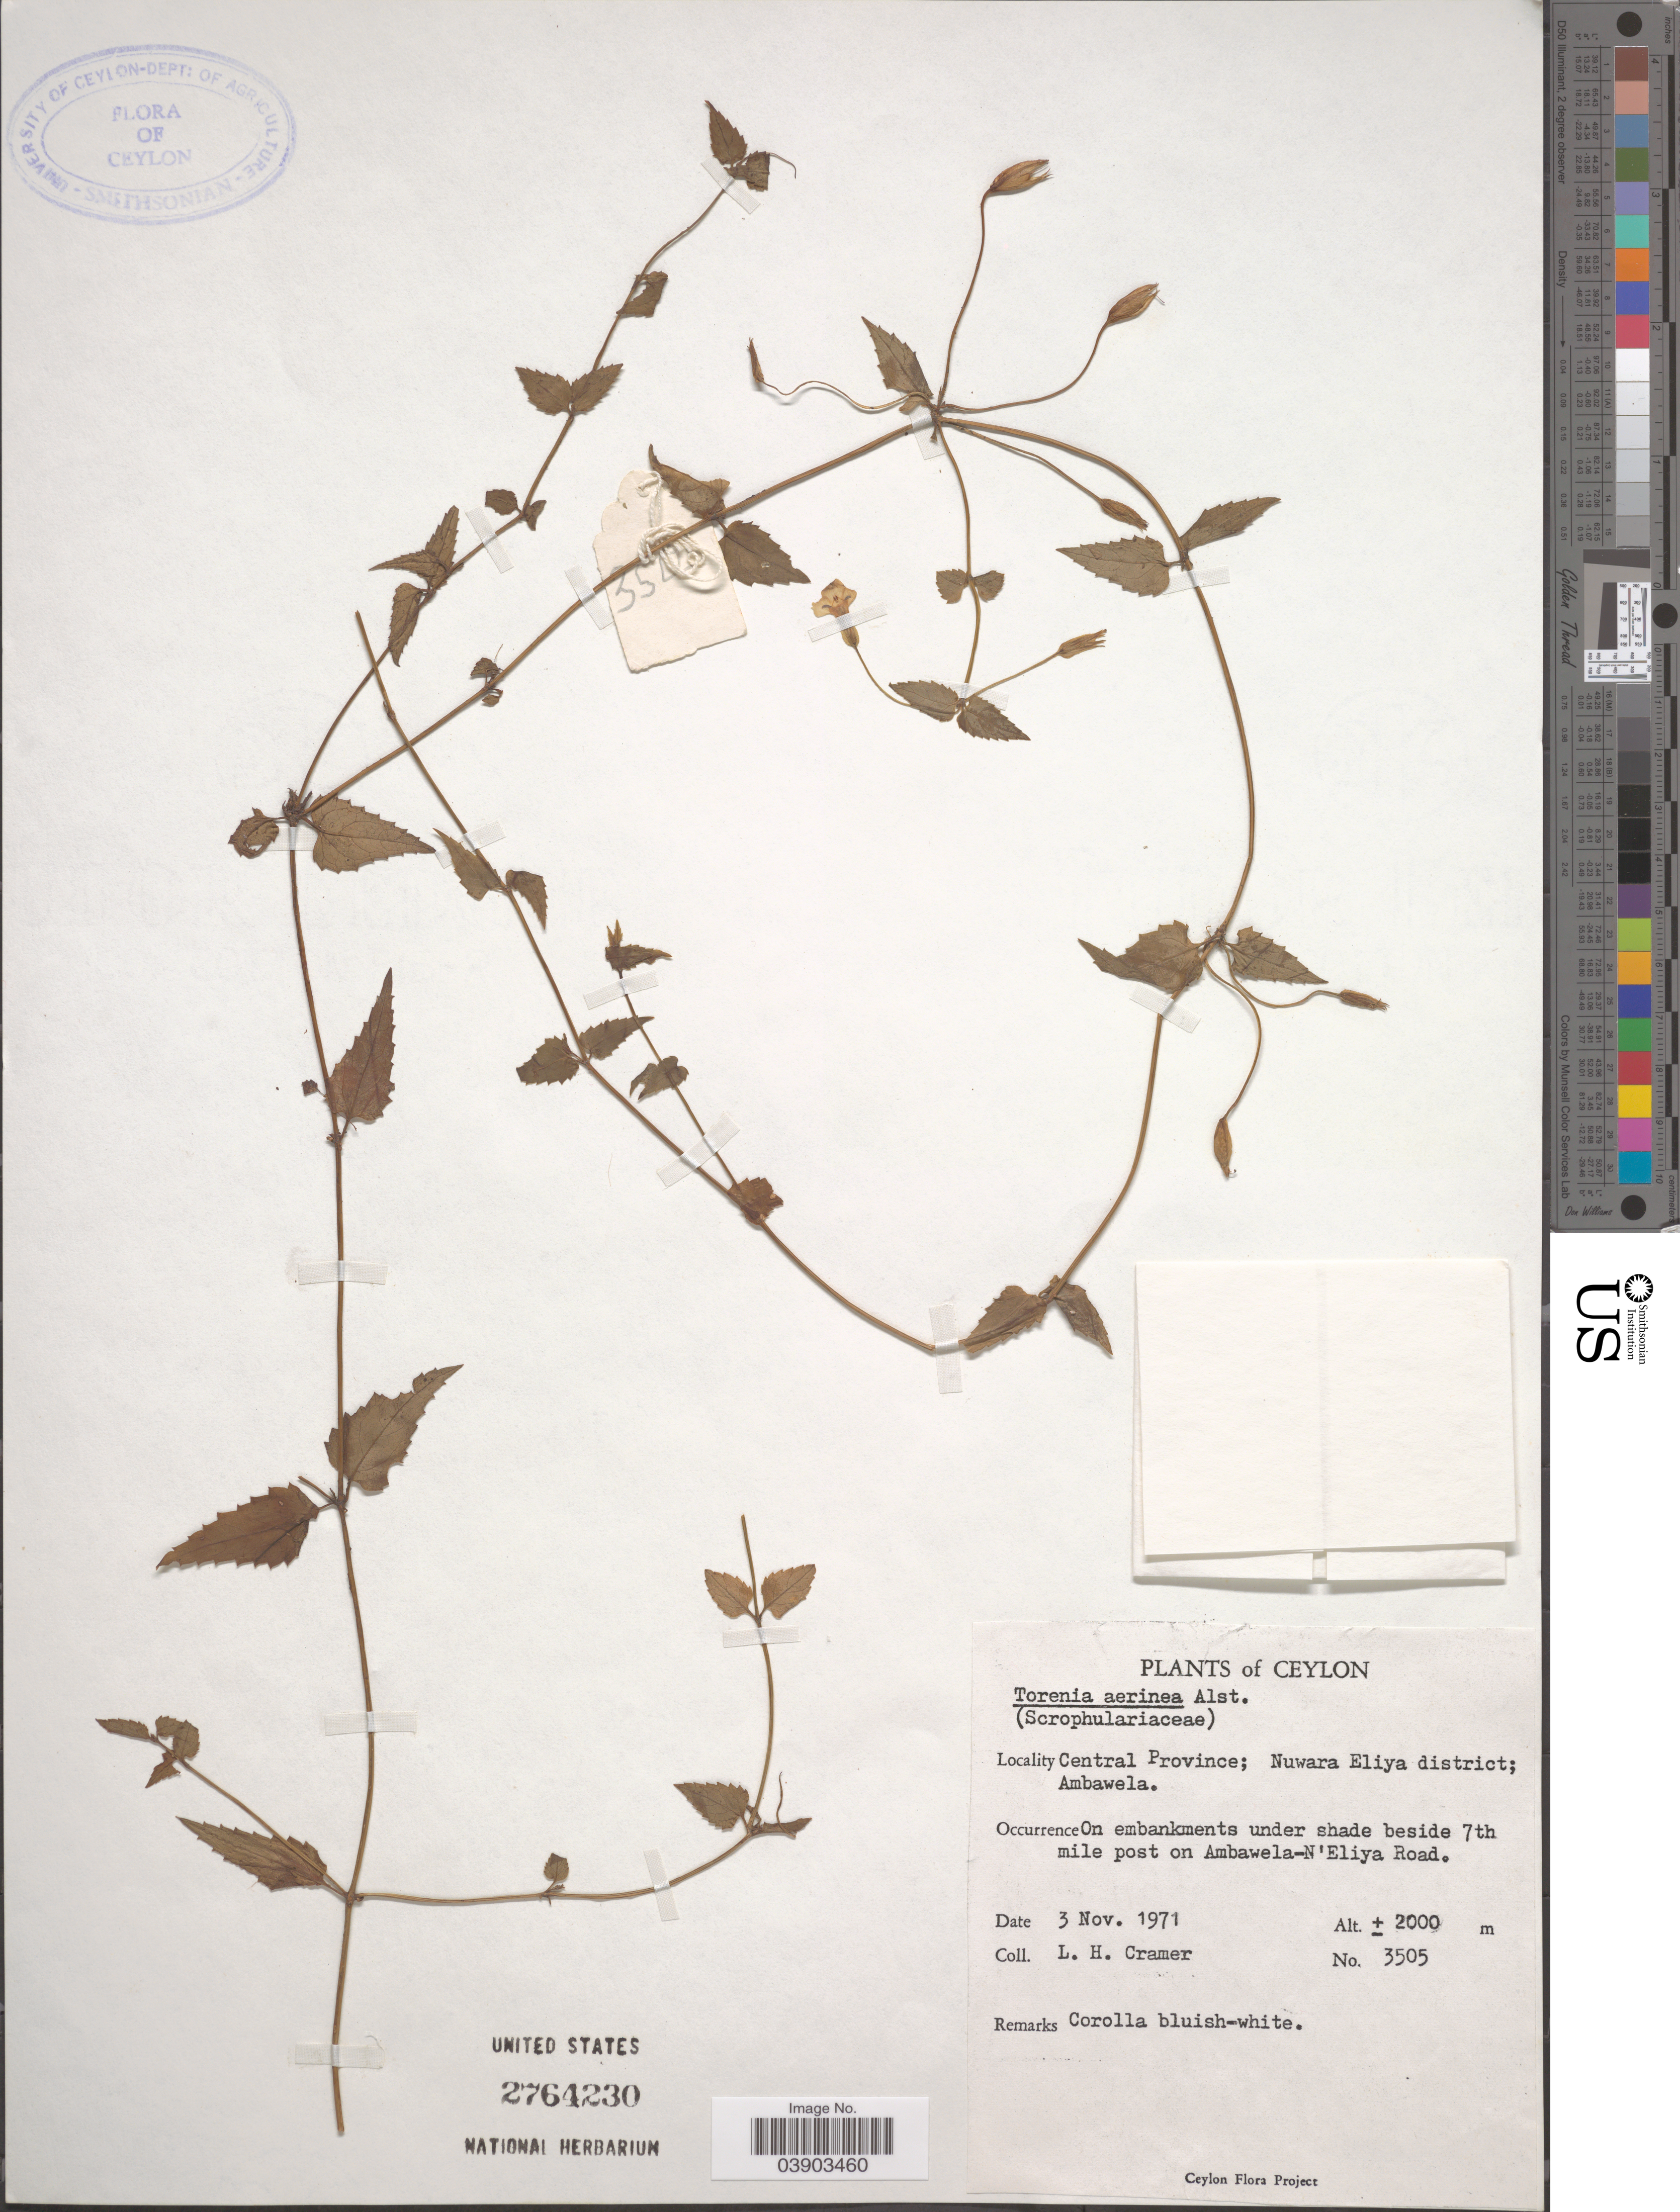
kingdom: Plantae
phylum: Tracheophyta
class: Magnoliopsida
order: Lamiales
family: Linderniaceae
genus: Torenia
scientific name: Torenia aerinea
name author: Alston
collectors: L. H. Cramer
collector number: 3505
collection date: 1971-11-03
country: Sri Lanka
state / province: Central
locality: Ceylon. Nuwara Eliya district; Ambawela. On embankments under shade beside 7th mile post on Ambawela-N'Eliya Road.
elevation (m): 2000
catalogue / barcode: US 2764230